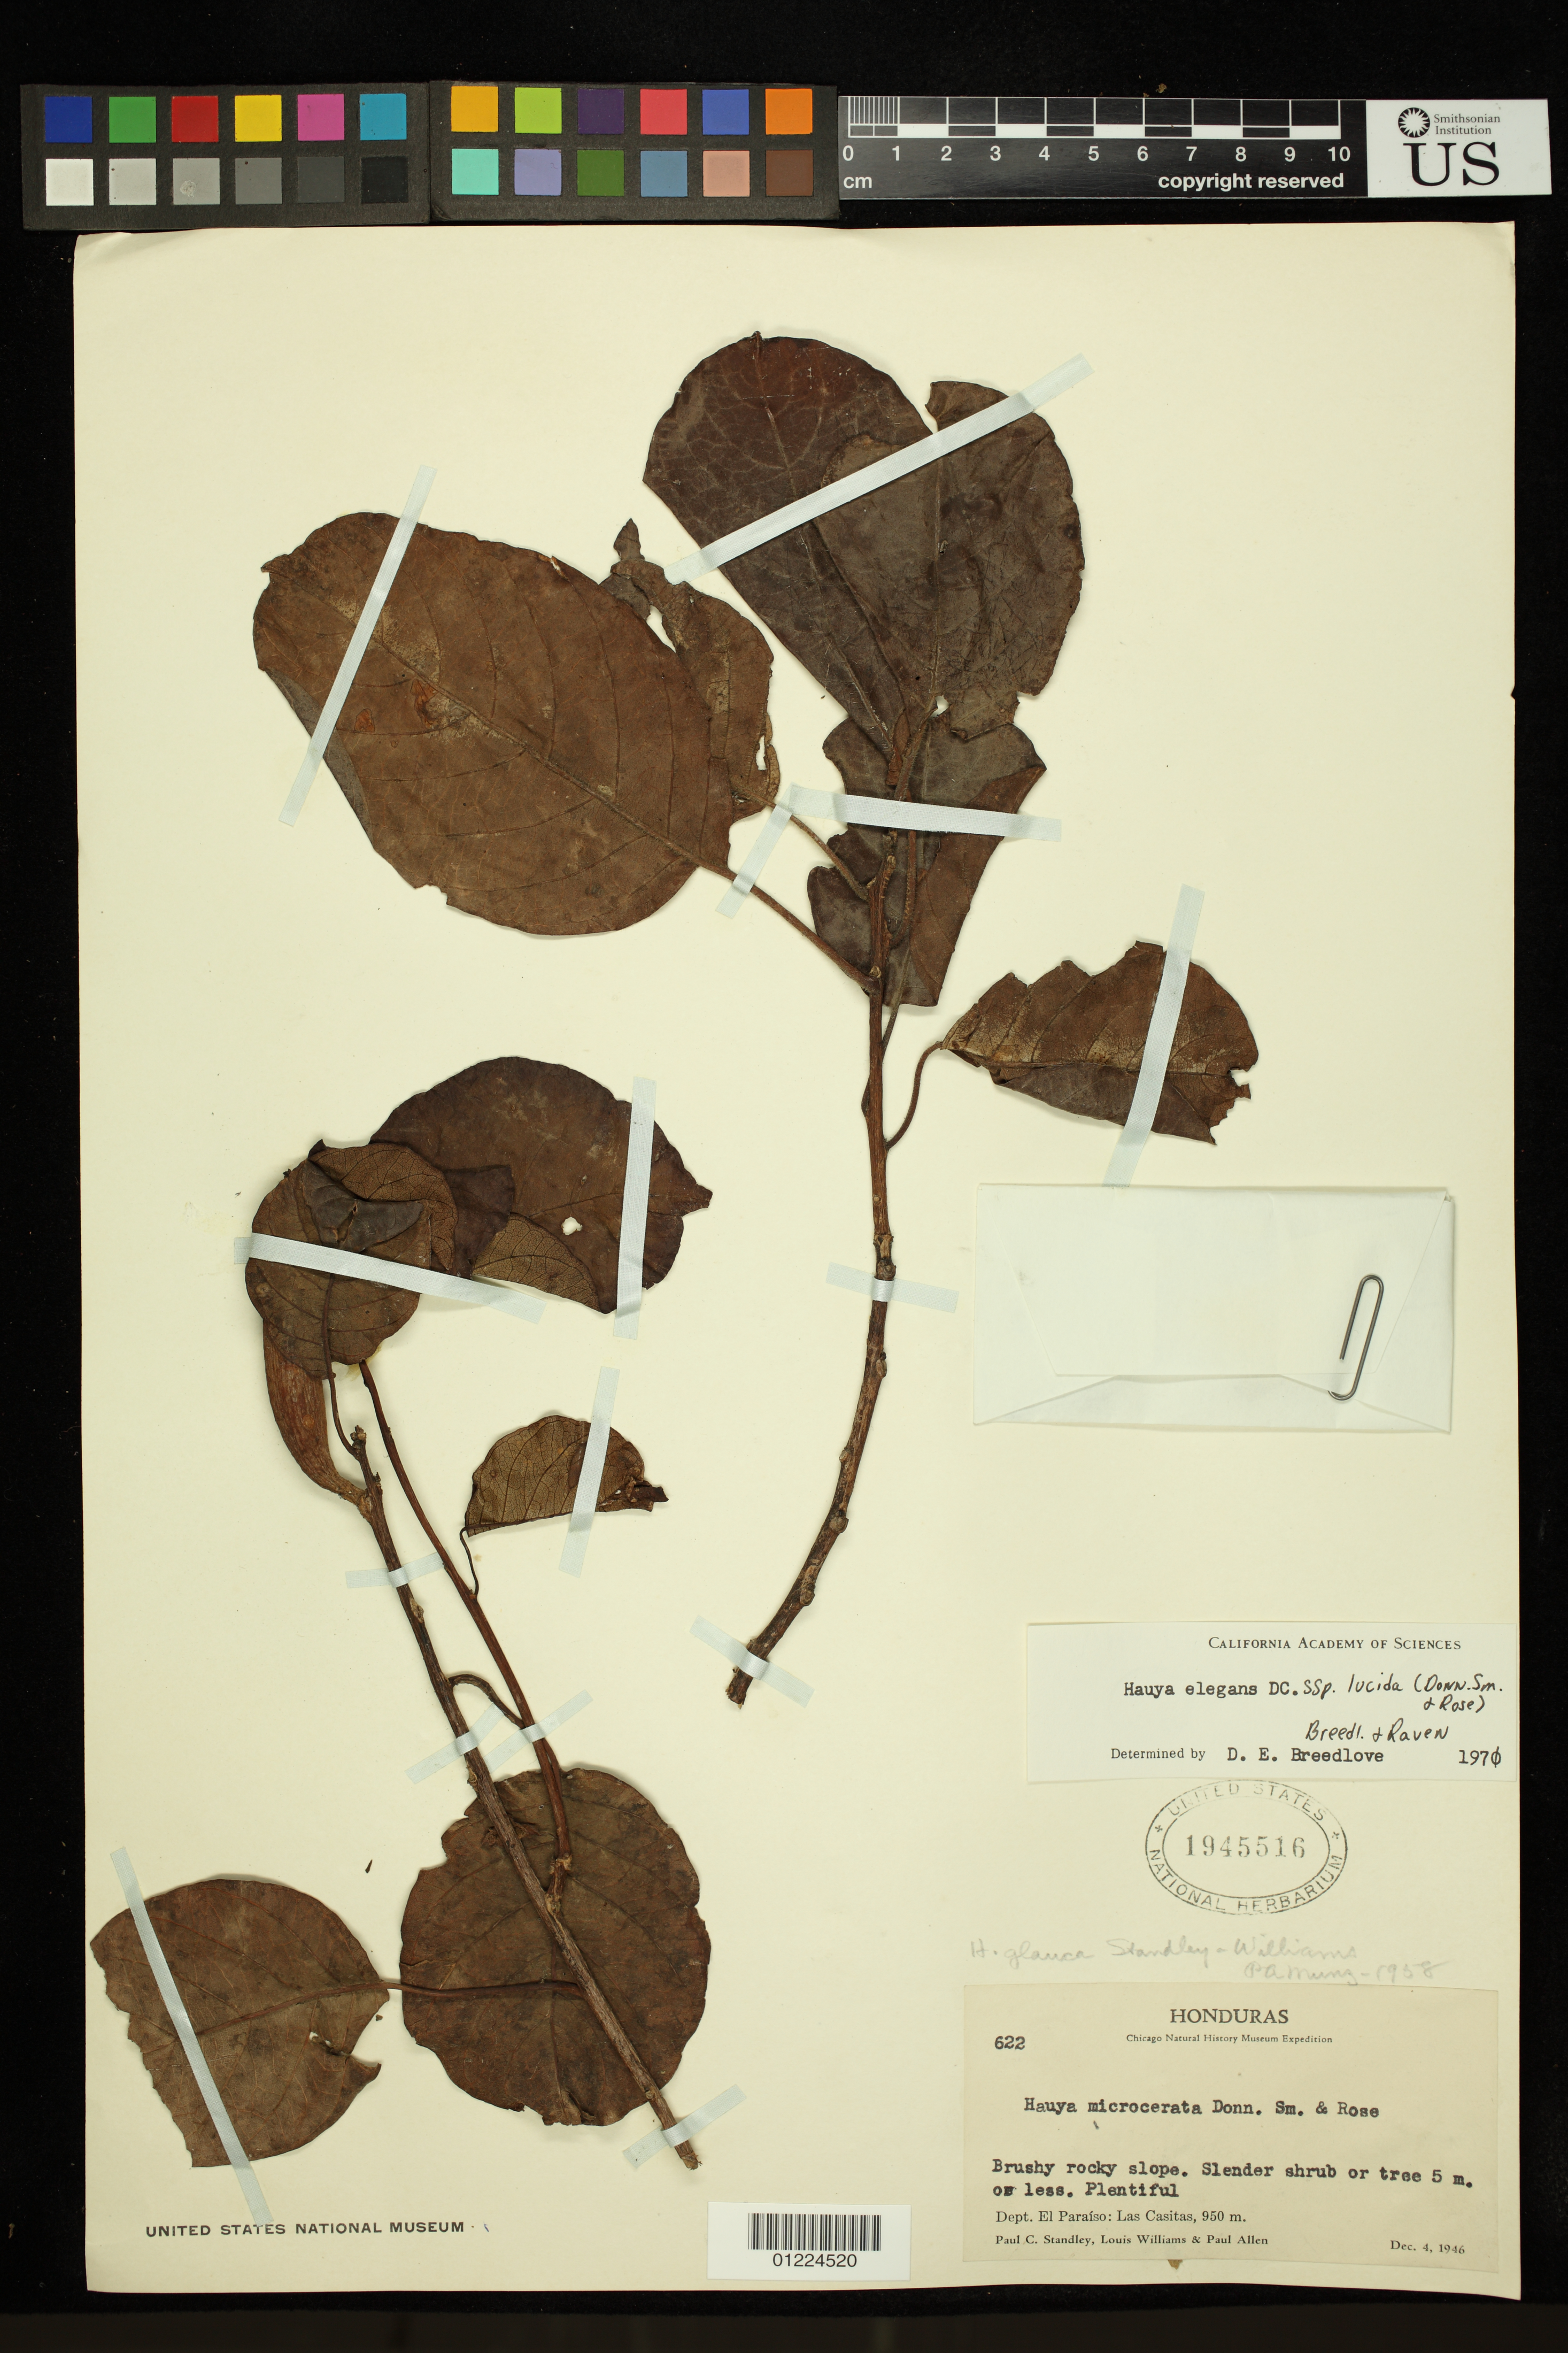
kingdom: Plantae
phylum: Tracheophyta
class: Magnoliopsida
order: Myrtales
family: Onagraceae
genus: Hauya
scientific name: Hauya elegans subsp. lucida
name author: (Donn. Sm. & Rose) P.H. Raven & Breedlove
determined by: Breedlove, D. E.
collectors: P. C. Standley, Ll. Williams & P. Allen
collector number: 622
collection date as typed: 04 Dec 1946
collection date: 1946-12-04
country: Honduras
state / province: El Paraíso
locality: Las Casitas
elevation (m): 950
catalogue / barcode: US 1945516